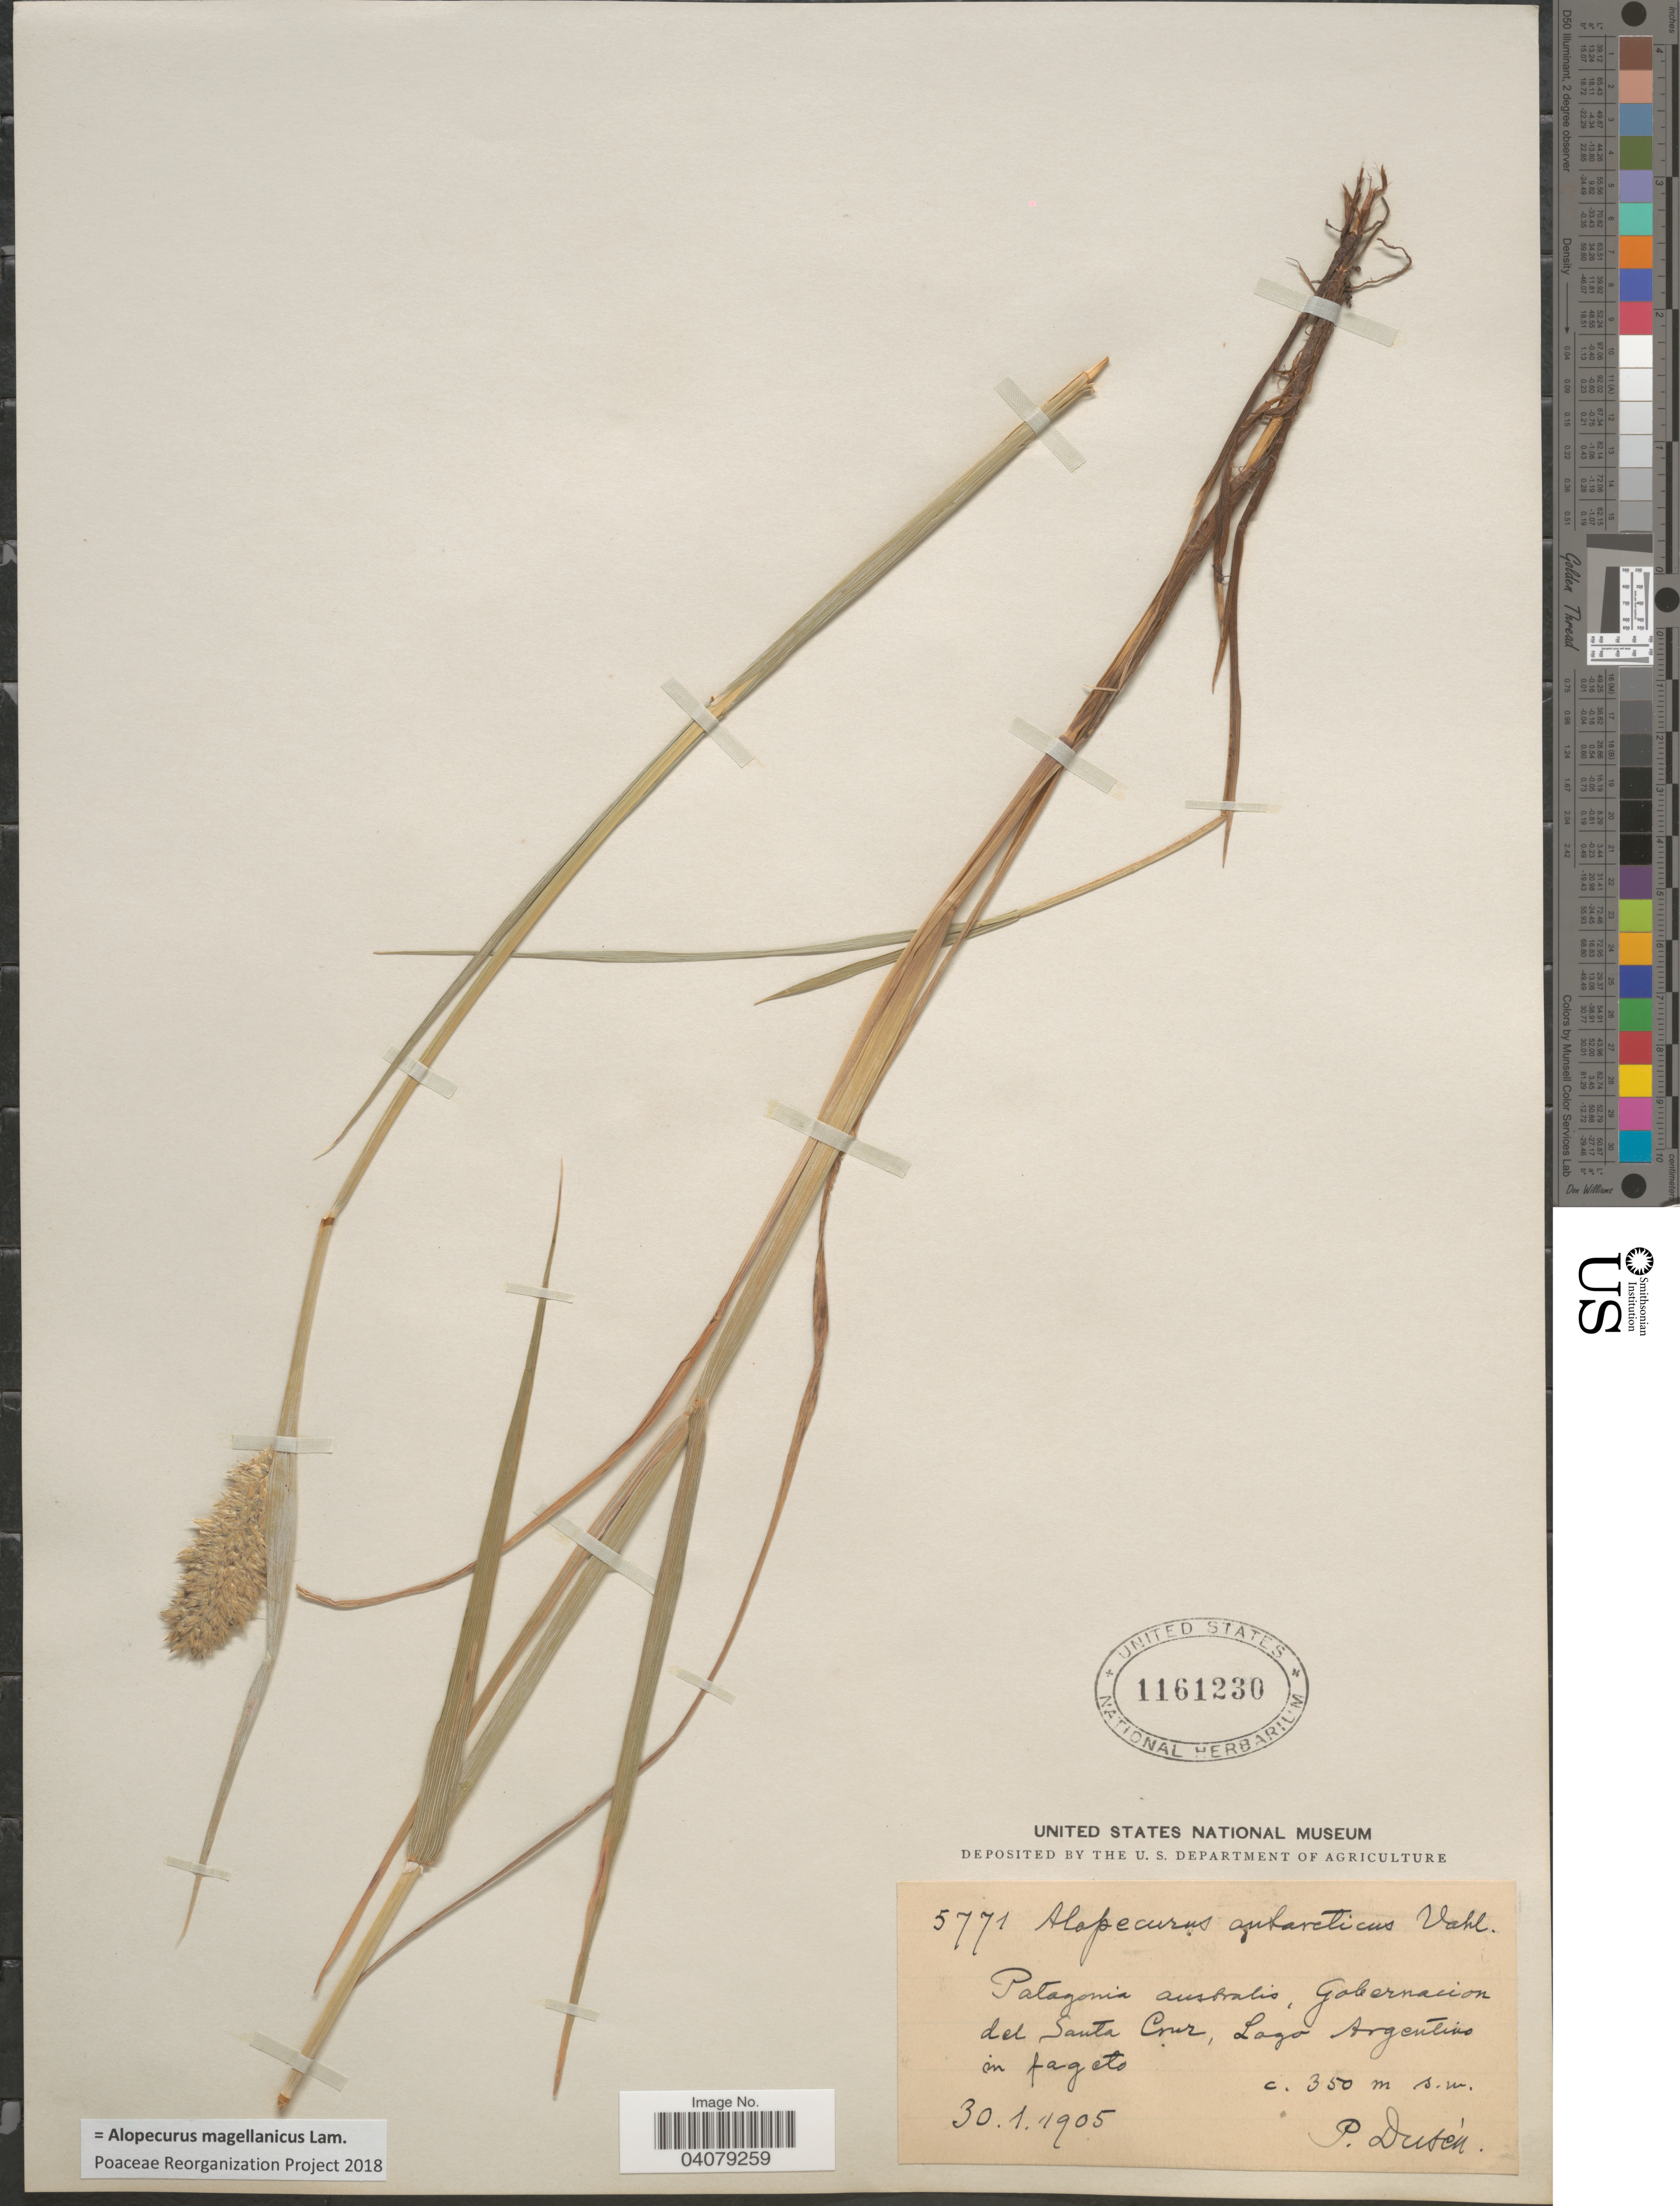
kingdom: Plantae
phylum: Tracheophyta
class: Liliopsida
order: Poales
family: Poaceae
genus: Alopecurus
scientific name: Alopecurus magellanicus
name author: Lam.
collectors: P. Dusén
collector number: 5771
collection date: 1905-01-30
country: Argentina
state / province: Santa Cruz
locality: Patagonia australis, Gobernacion del Santa Cruz, Lago Argentino in fageto.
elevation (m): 350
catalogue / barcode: US 1161230